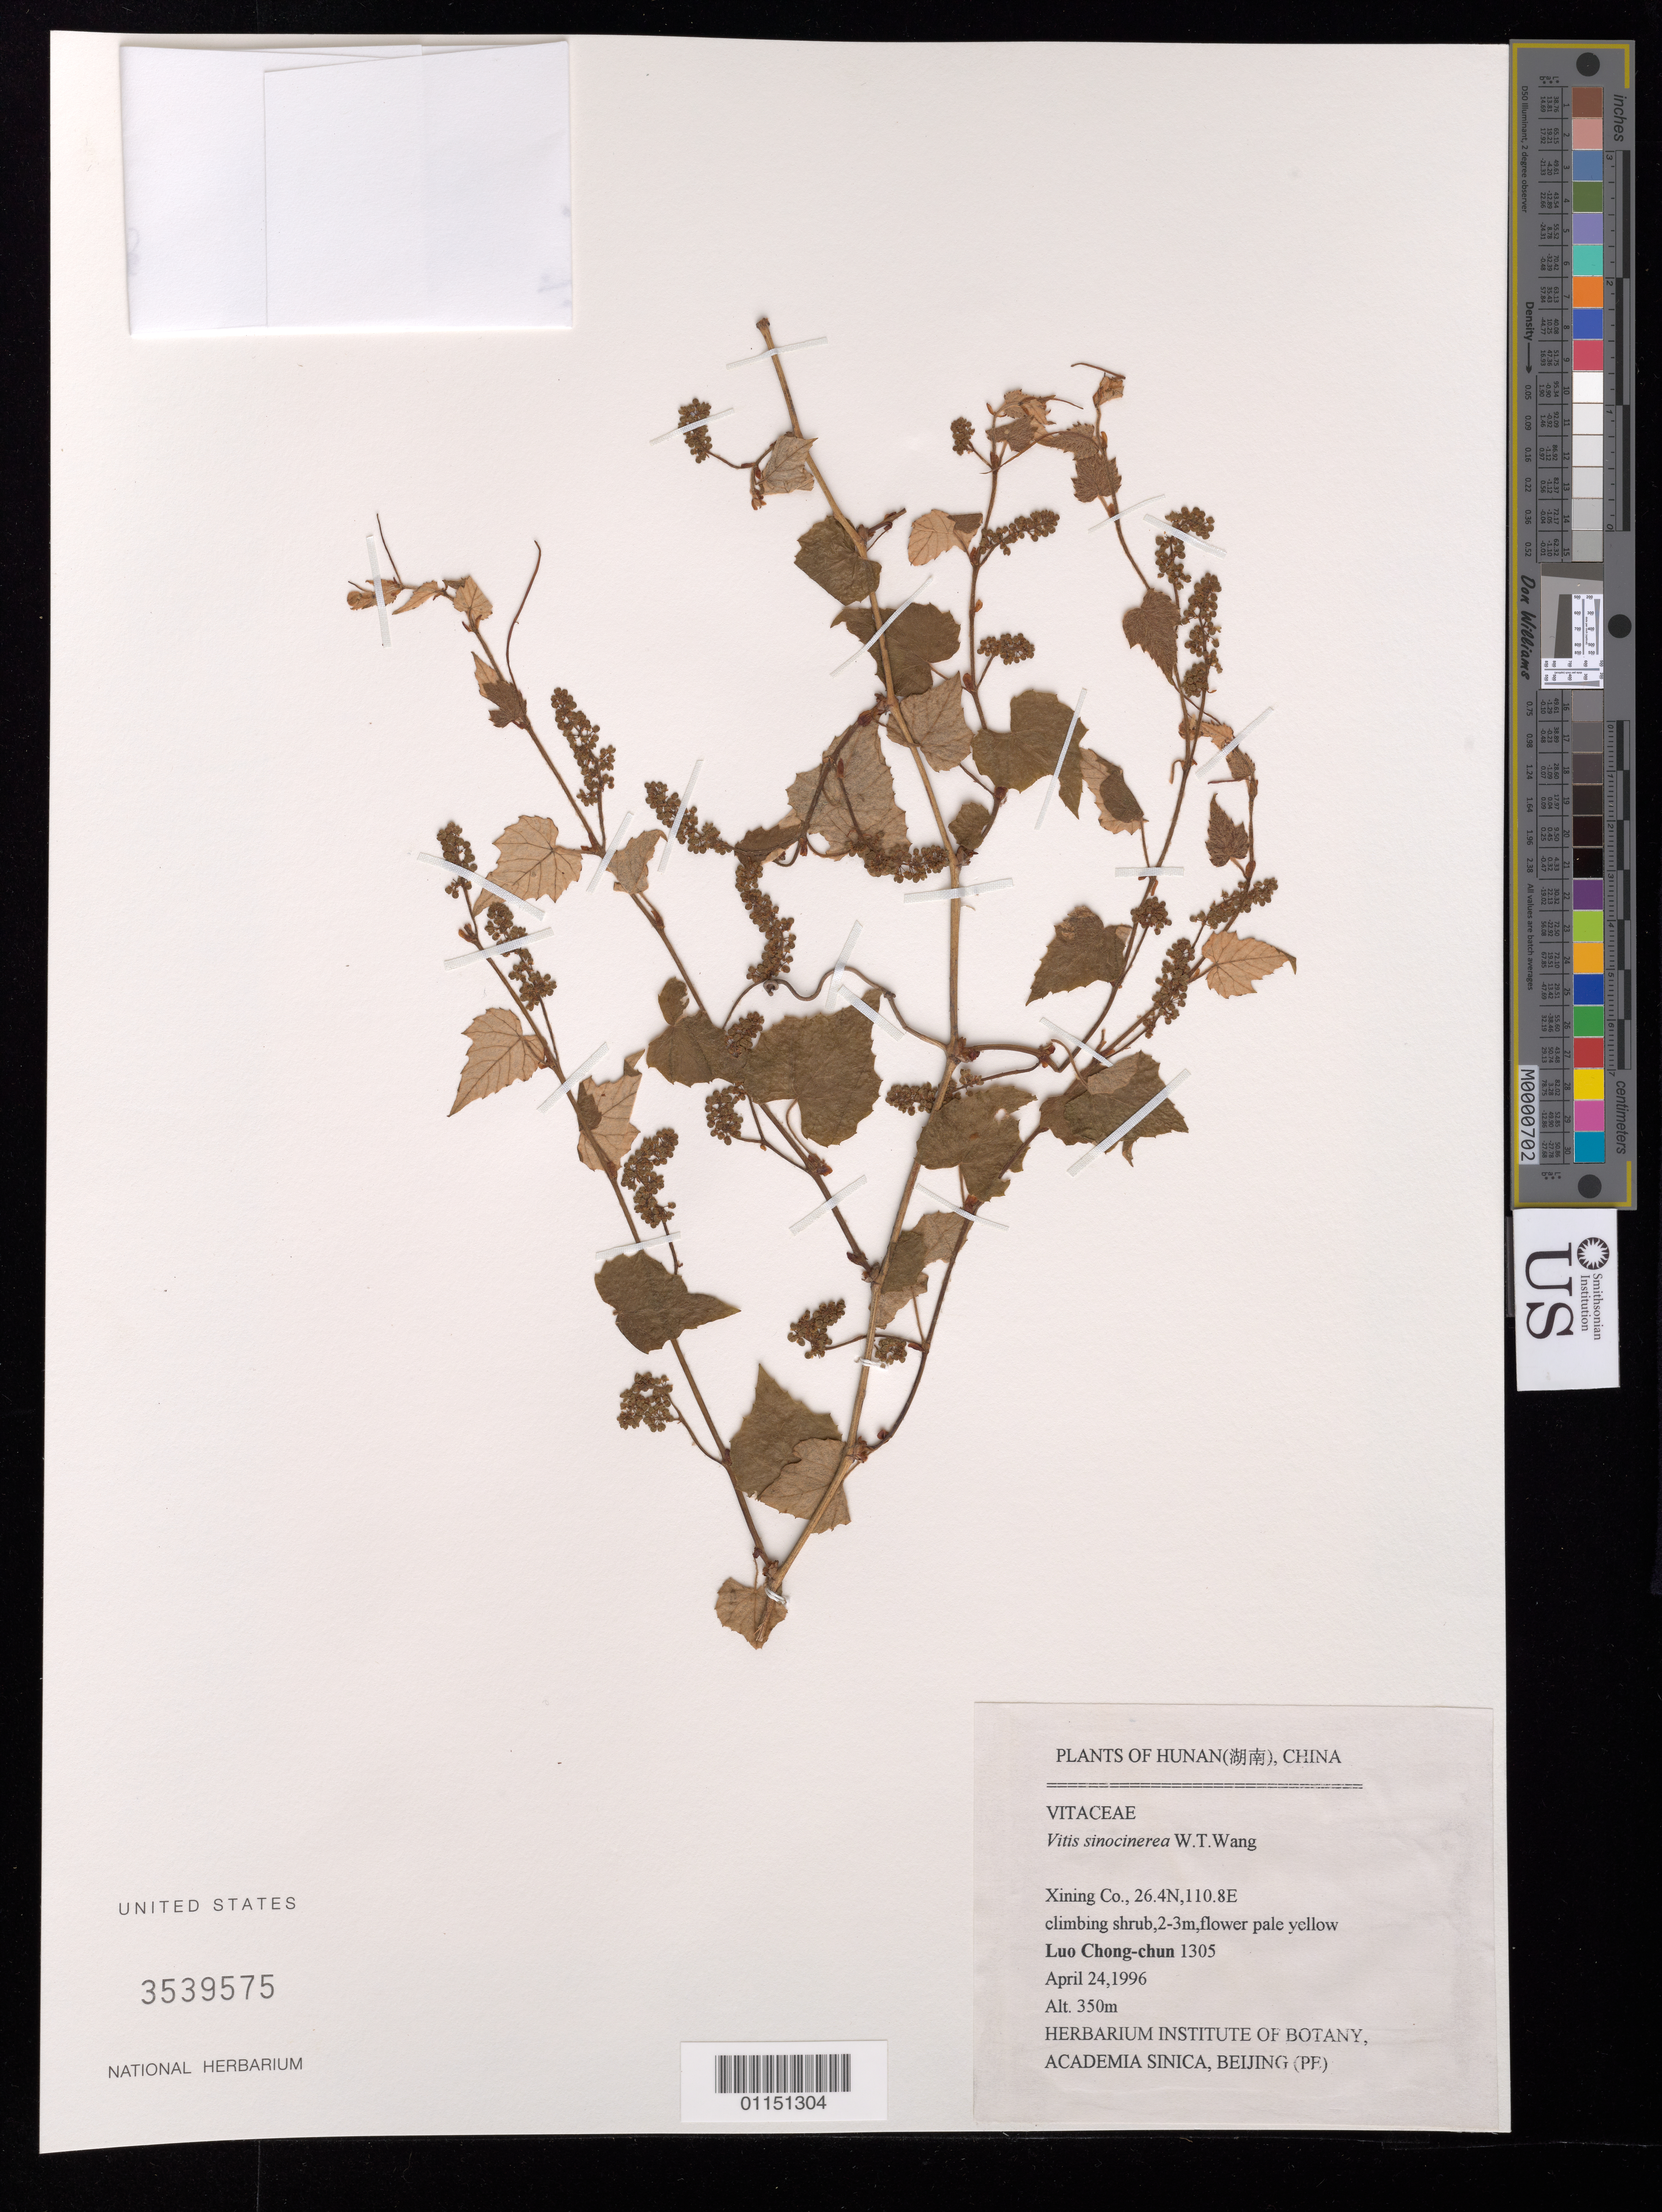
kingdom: Plantae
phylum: Tracheophyta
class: Magnoliopsida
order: Vitales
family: Vitaceae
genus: Vitis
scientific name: Vitis sinocinerea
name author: W.T. Wang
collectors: L. Chong-Chun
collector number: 1305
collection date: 1996-04-24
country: China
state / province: Hunan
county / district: Xining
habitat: Climbing shrub.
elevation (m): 350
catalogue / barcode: US 3539575